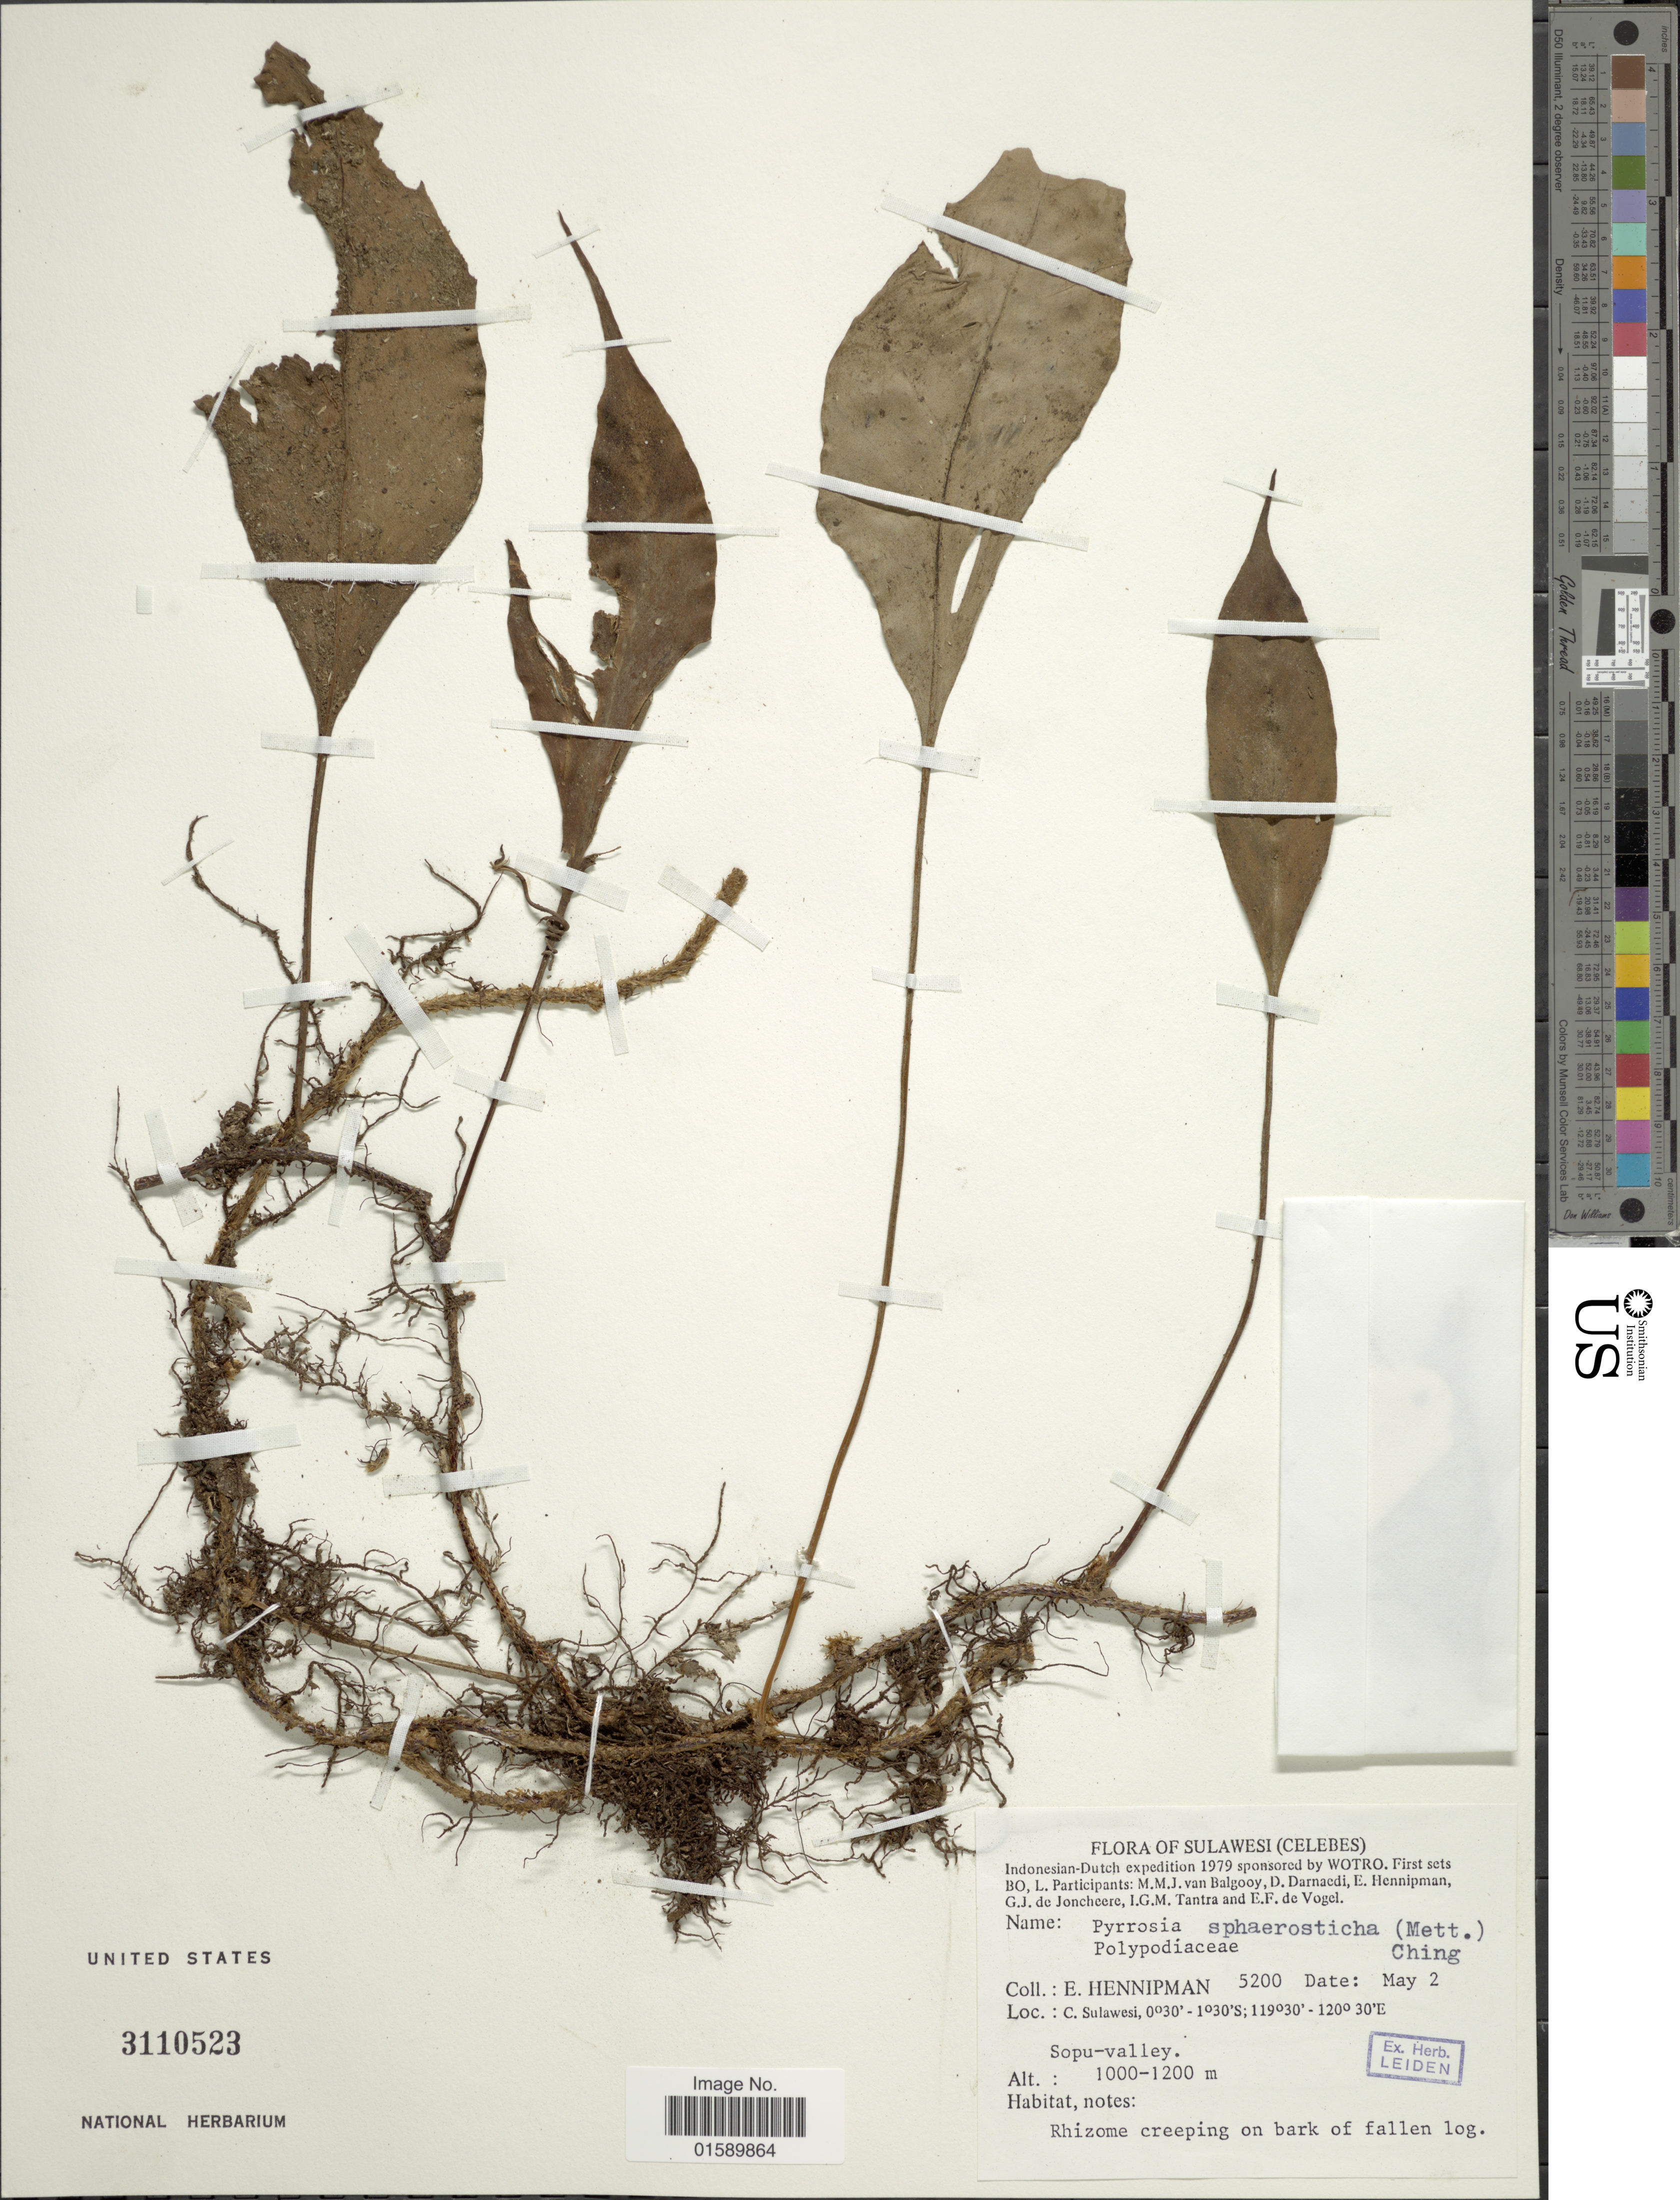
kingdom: Plantae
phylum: Tracheophyta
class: Polypodiopsida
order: Polypodiales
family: Polypodiaceae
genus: Pyrrosia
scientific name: Pyrrosia sphaerosticha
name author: (Mett.) Ching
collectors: E. Hennipman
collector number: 5200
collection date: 1979-05-02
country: Indonesia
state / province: Sulawesi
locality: Sulawesi (Celebes), C. Sulawesi, Sopu-valley.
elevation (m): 1000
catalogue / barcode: US 3110523